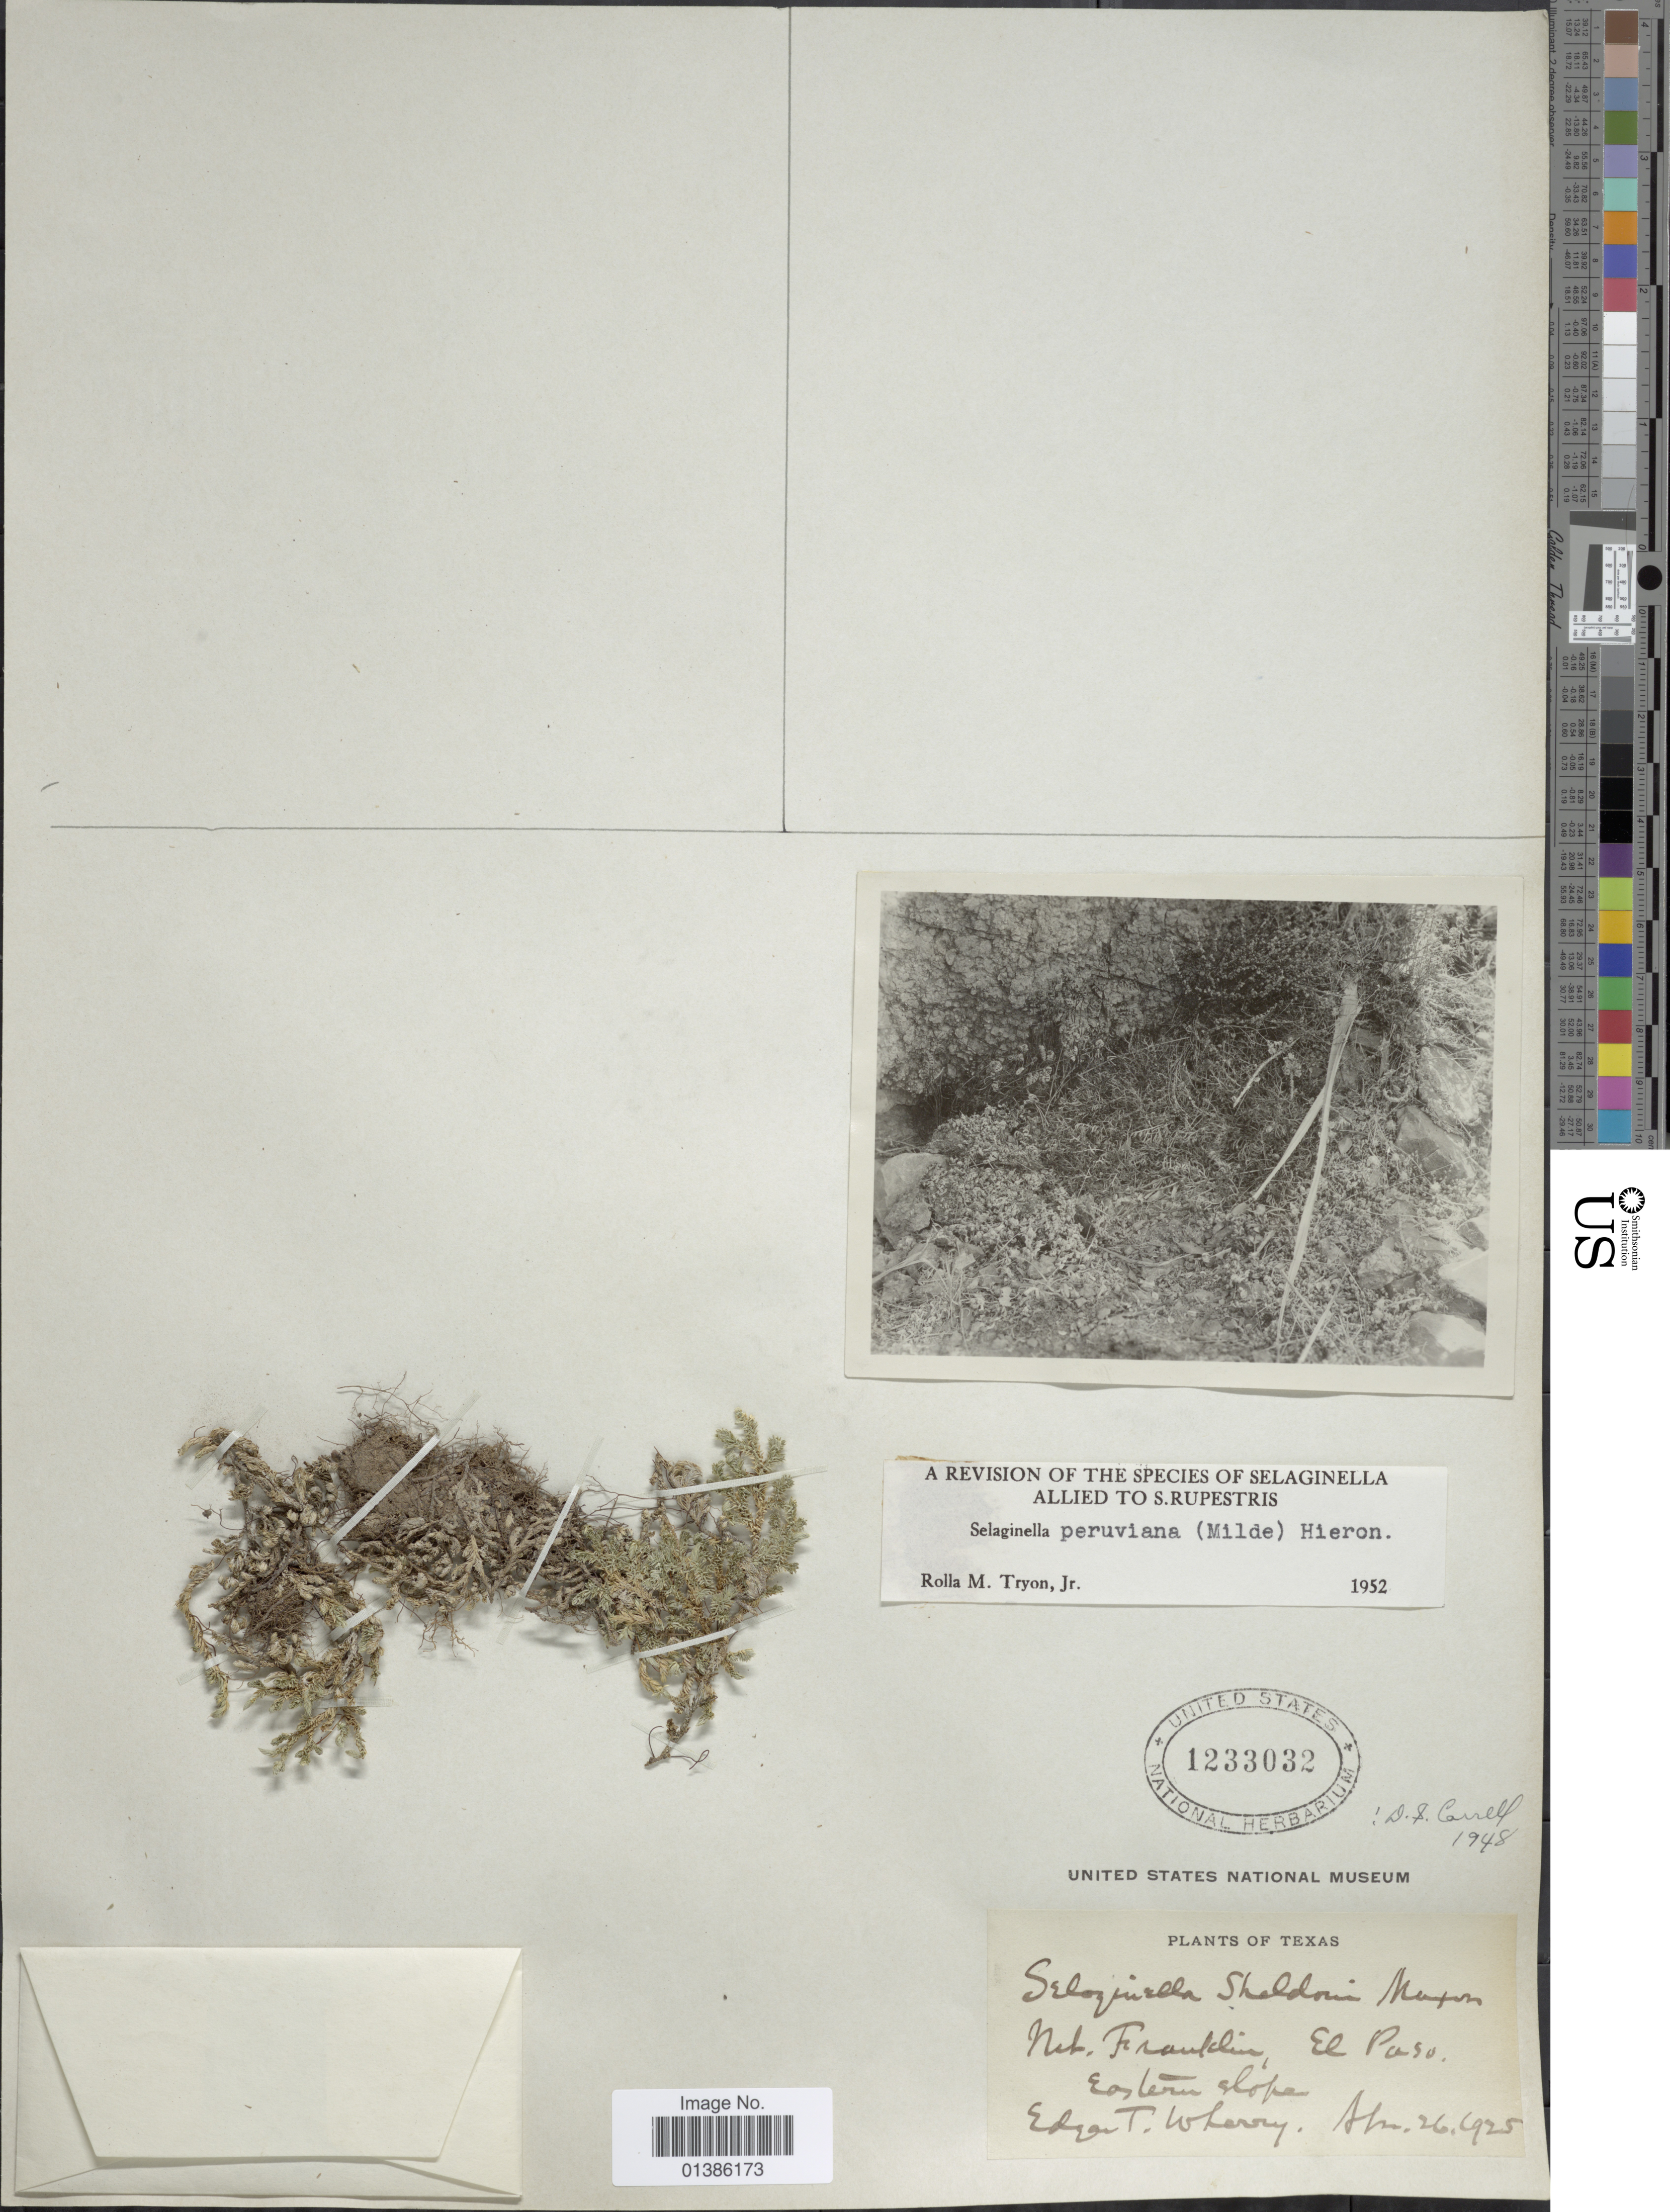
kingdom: Plantae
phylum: Tracheophyta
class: Lycopodiopsida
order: Selaginellales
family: Selaginellaceae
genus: Selaginella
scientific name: Selaginella peruviana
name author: (Milde) Hieron.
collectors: E. T. Wherry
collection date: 1925-04-26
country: United States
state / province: Texas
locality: Mt. Franklin, El Paso. Eastern slope.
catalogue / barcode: US 1233032